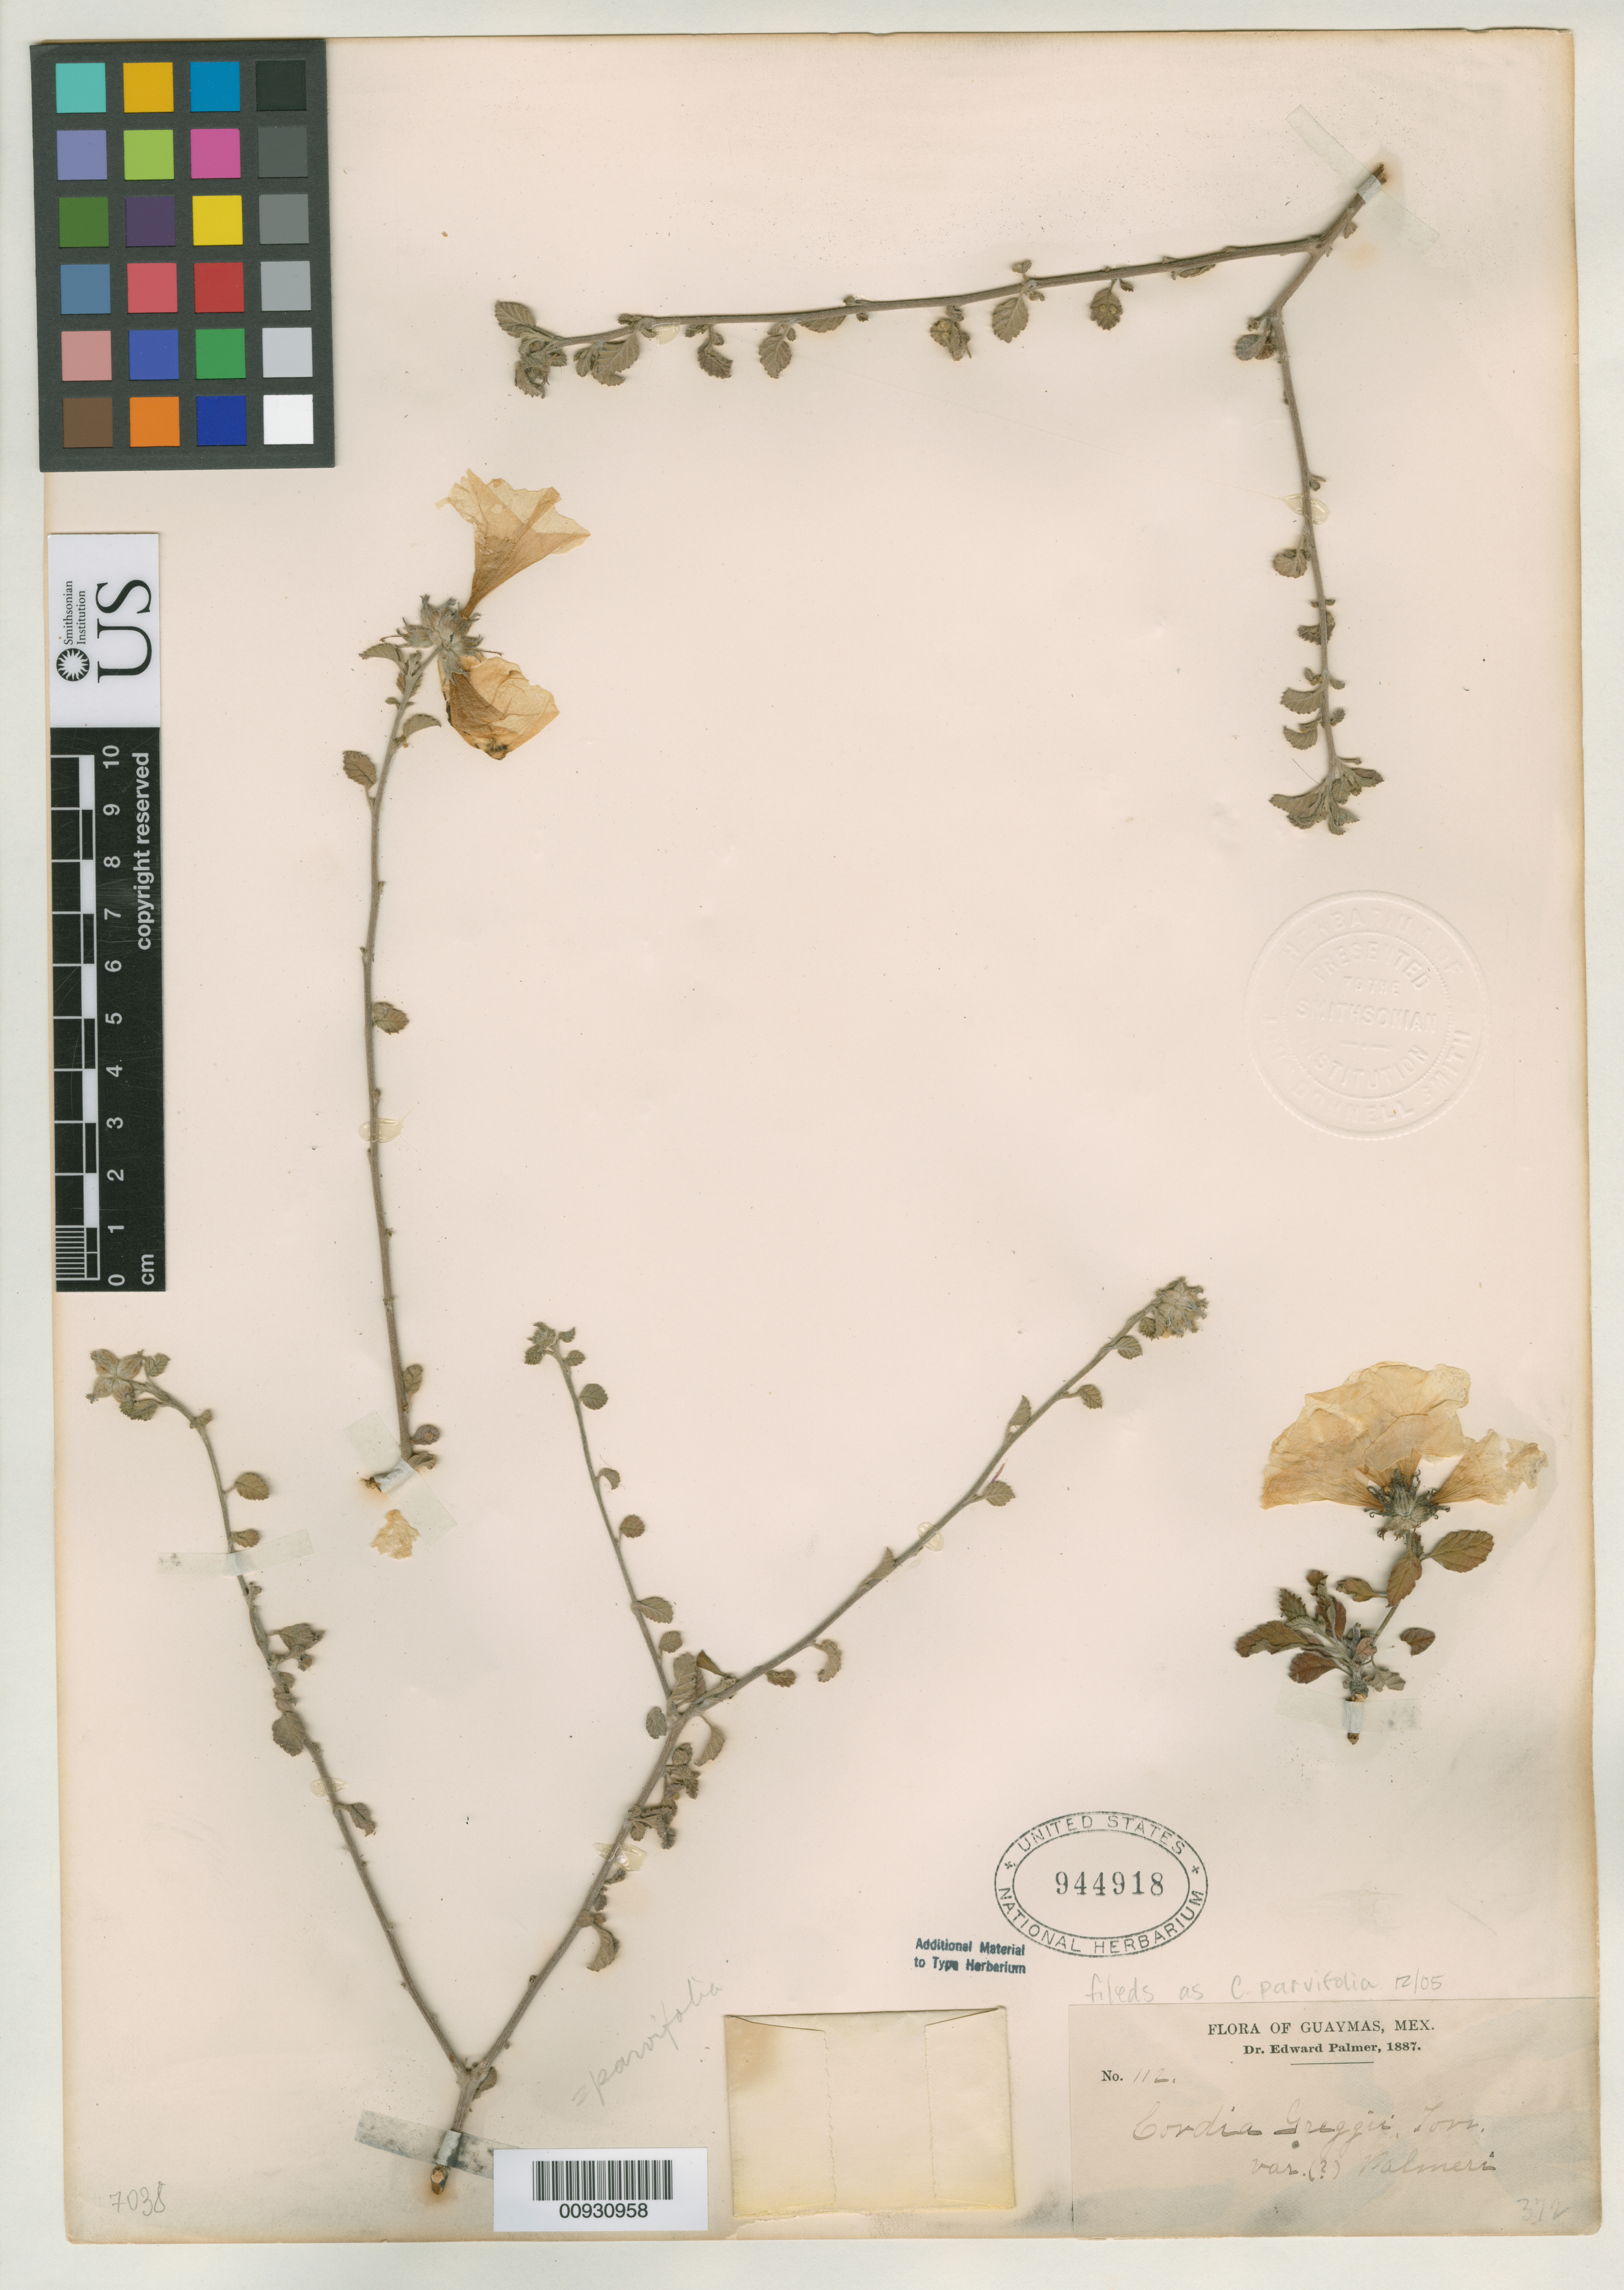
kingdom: Plantae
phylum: Tracheophyta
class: Magnoliopsida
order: Boraginales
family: Cordiaceae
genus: Cordia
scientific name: Cordia greggii var. palmeri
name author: S. Watson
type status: Isotype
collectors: E. Palmer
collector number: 112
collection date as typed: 1887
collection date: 1887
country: Mexico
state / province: Sonora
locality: Guaymas.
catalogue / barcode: US 944918